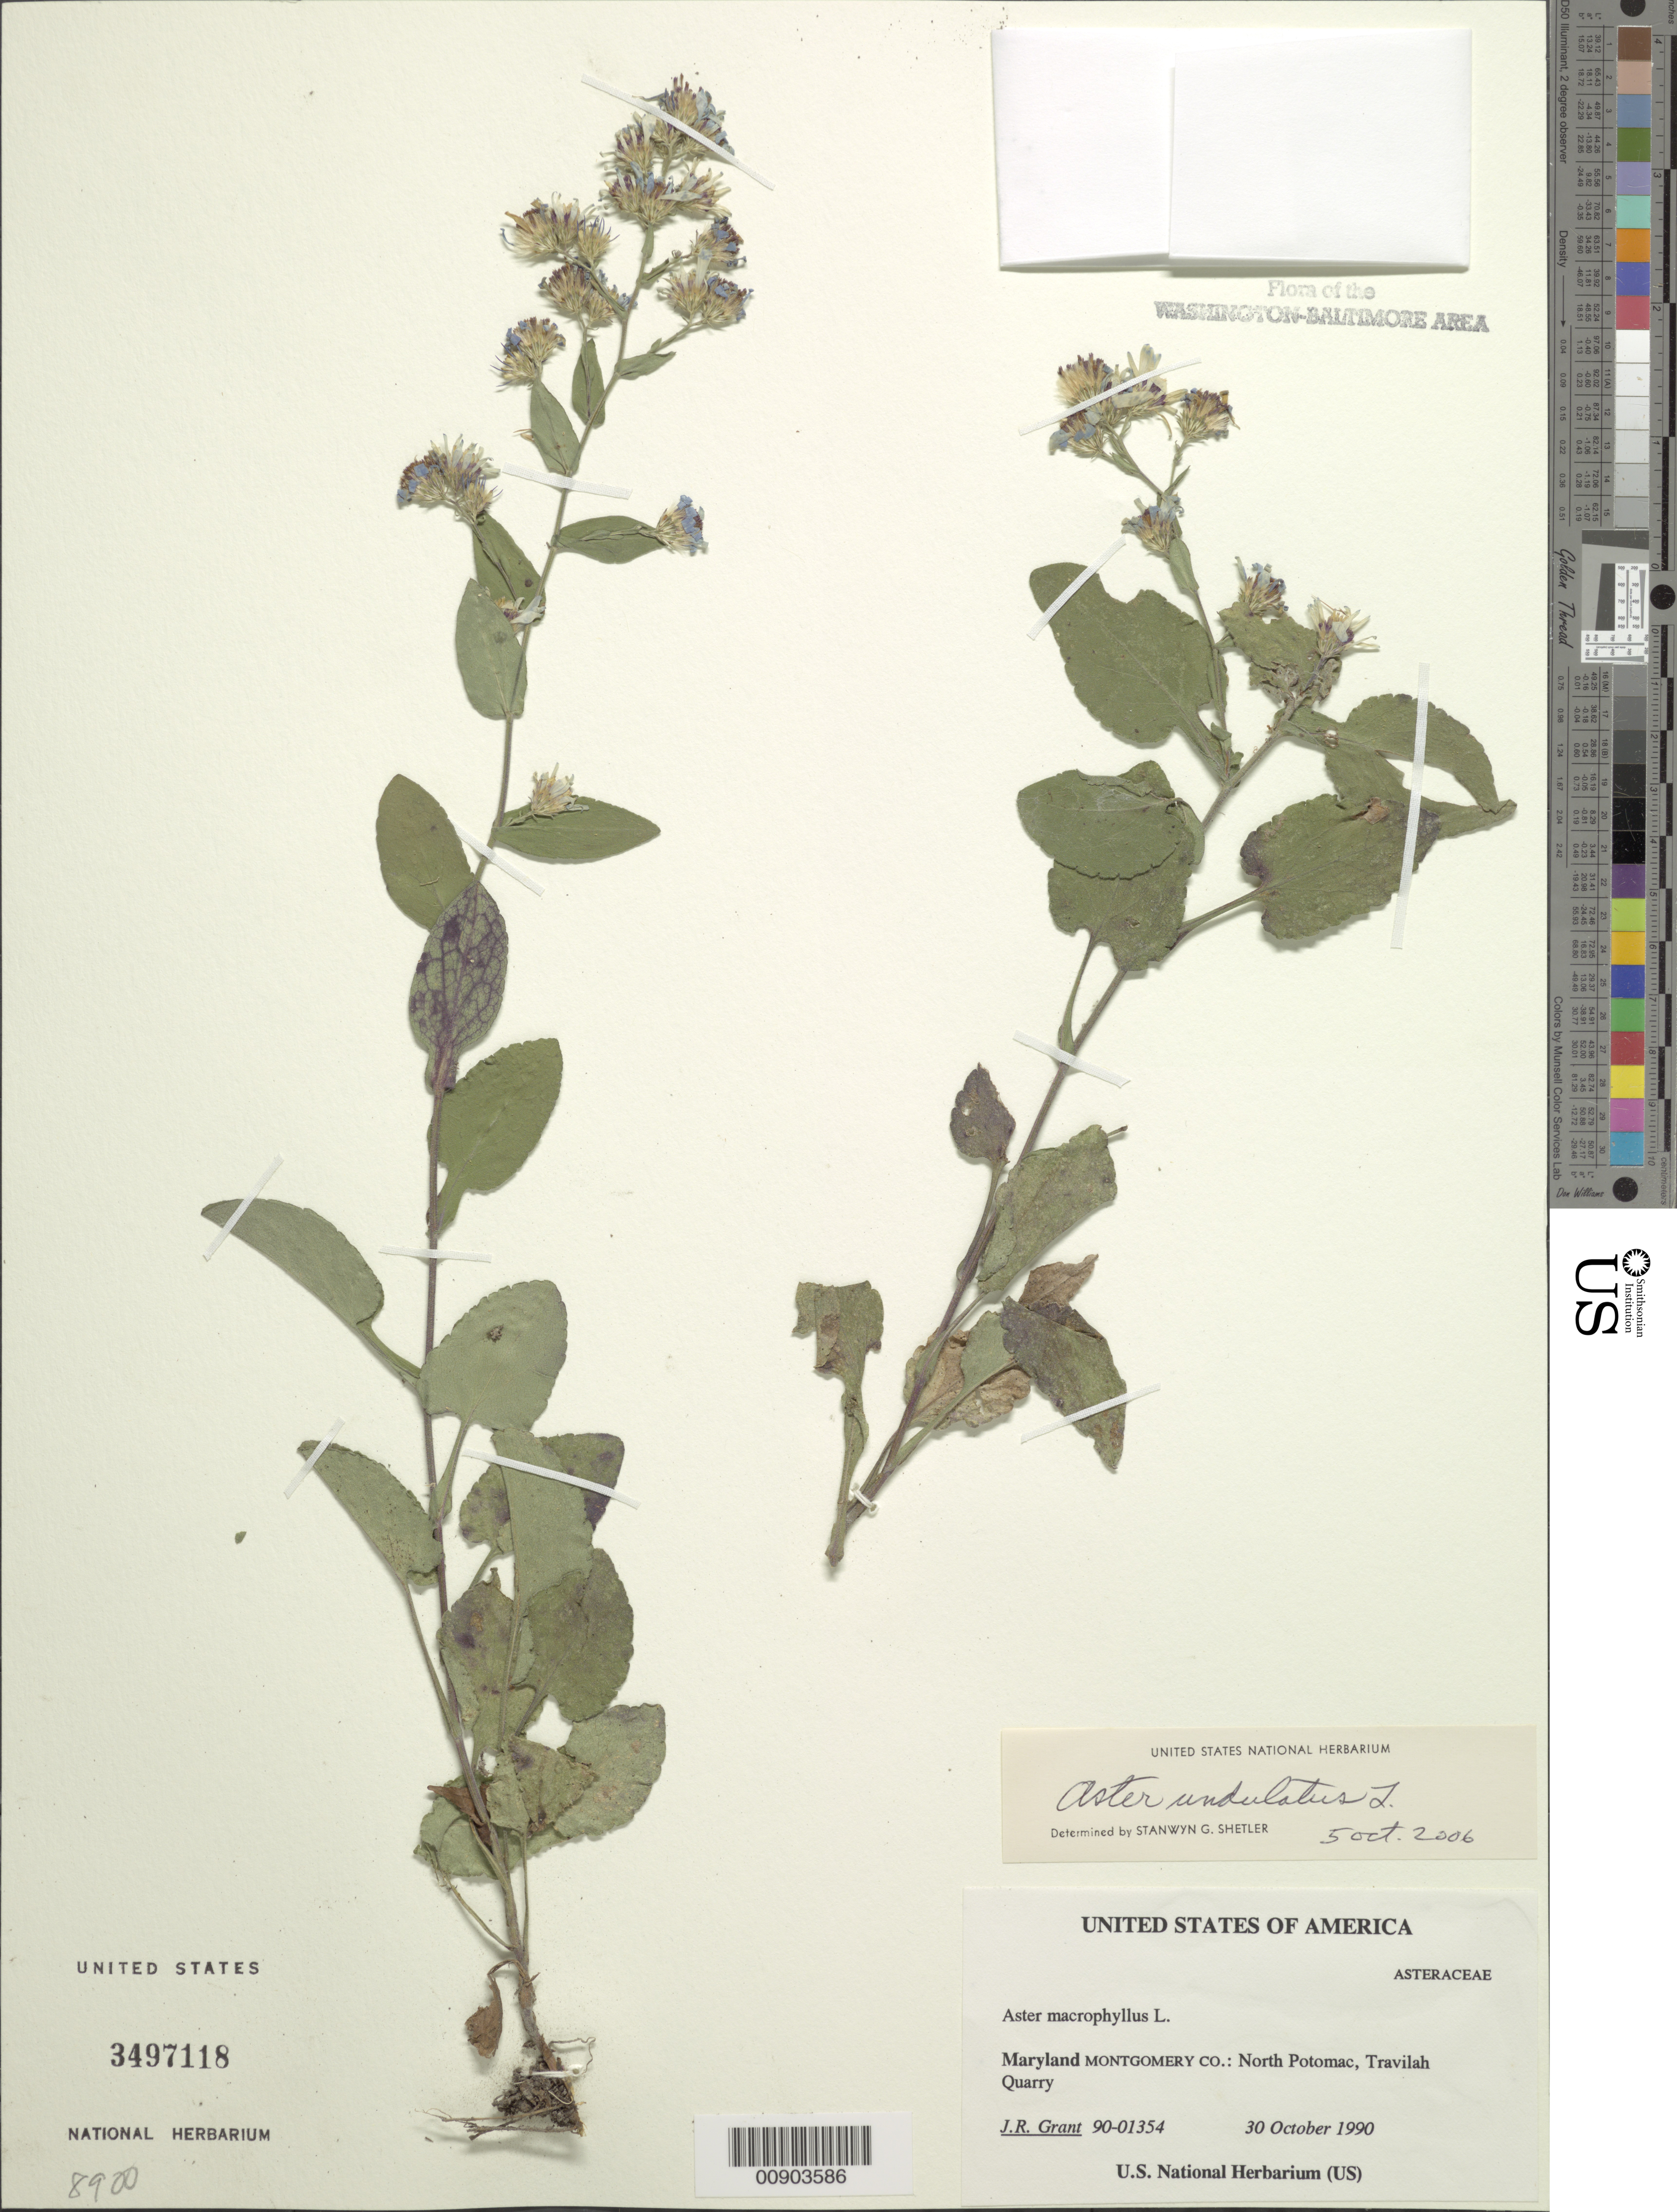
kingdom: Plantae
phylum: Tracheophyta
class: Magnoliopsida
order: Asterales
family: Asteraceae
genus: Symphyotrichum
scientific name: Symphyotrichum undulatum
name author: (L.) G.L. Nesom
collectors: J. R. Grant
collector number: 90-01354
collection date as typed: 30 October 1990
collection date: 1990-10-30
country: United States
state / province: Maryland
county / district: Montgomery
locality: North Potomac, Travilah Quarry.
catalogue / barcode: US 3497118